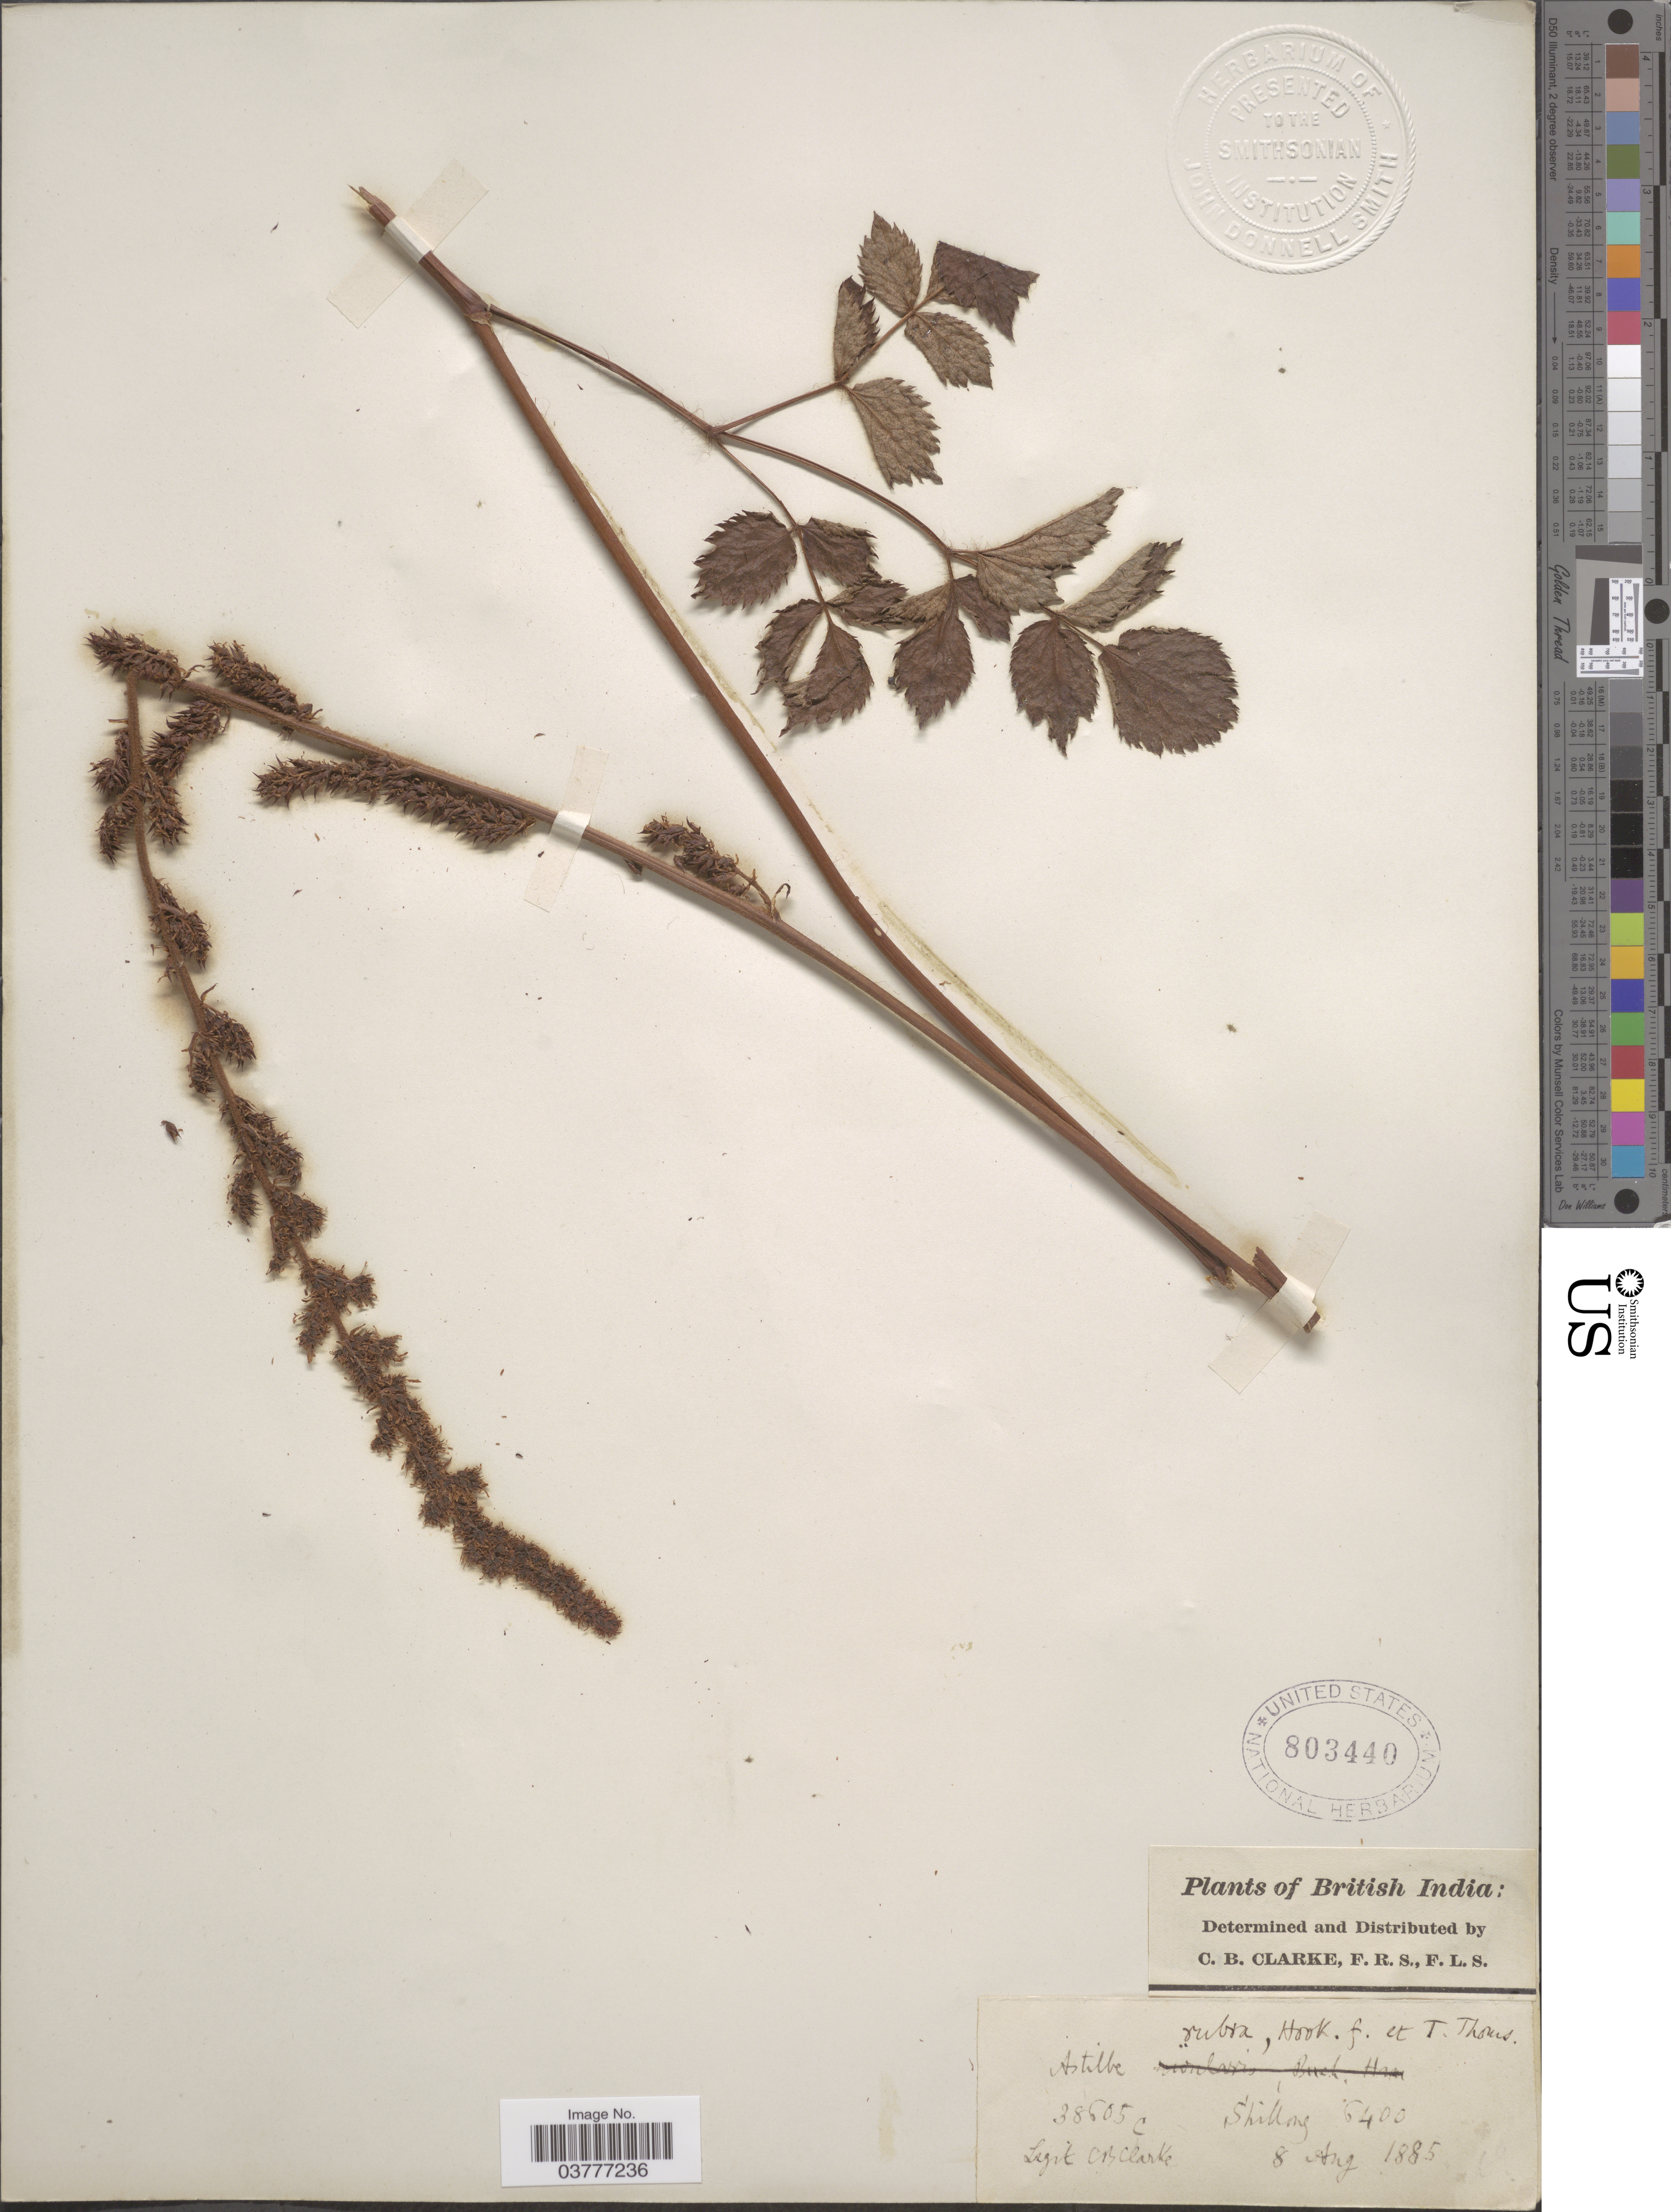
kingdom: Plantae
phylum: Tracheophyta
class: Magnoliopsida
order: Saxifragales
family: Saxifragaceae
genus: Astilbe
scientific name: Astilbe rubra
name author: Hook. f. & ex Hook.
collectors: C. B. Clarke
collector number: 38605C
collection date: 1885-08-08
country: India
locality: British India. Shillong.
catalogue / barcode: US 803440